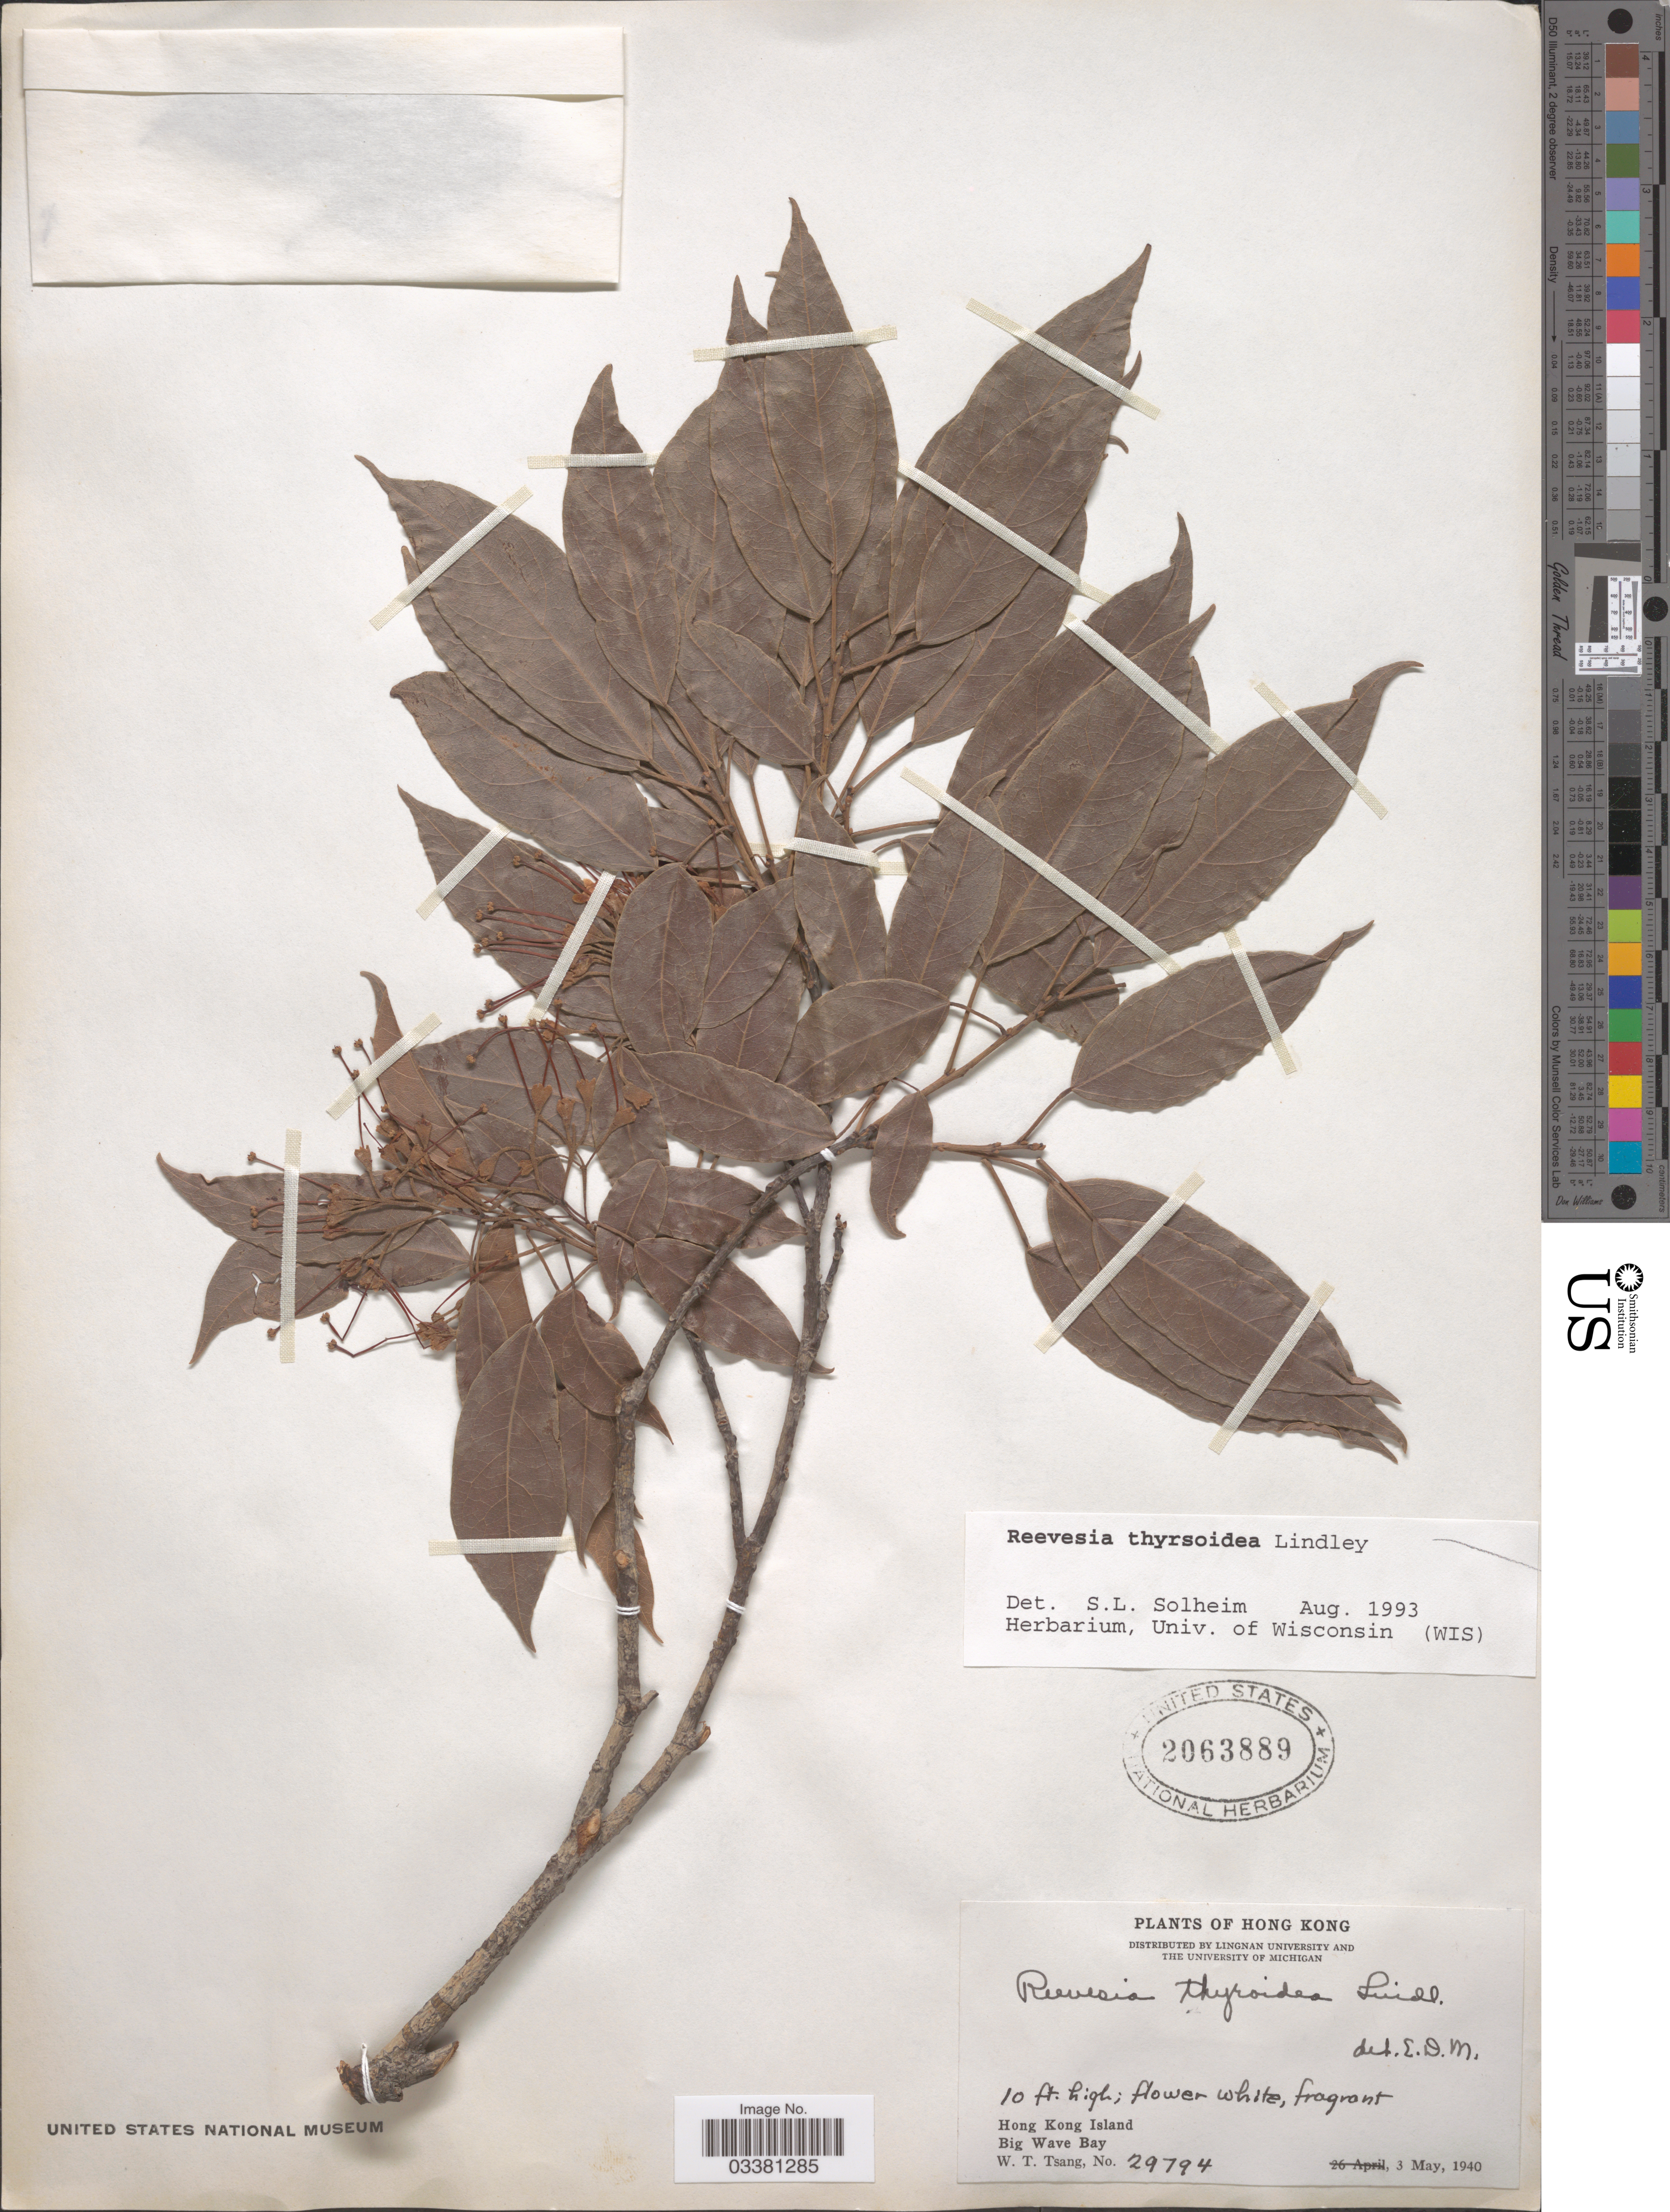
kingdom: Plantae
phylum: Tracheophyta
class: Magnoliopsida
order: Malvales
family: Malvaceae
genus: Reevesia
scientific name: Reevesia thyrsoidea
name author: Lindl.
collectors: W. T. Tsang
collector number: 29794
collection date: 1940-05-03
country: China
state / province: Hong Kong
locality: Hong Kong Island. Big Wave Bay.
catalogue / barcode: US 2063889